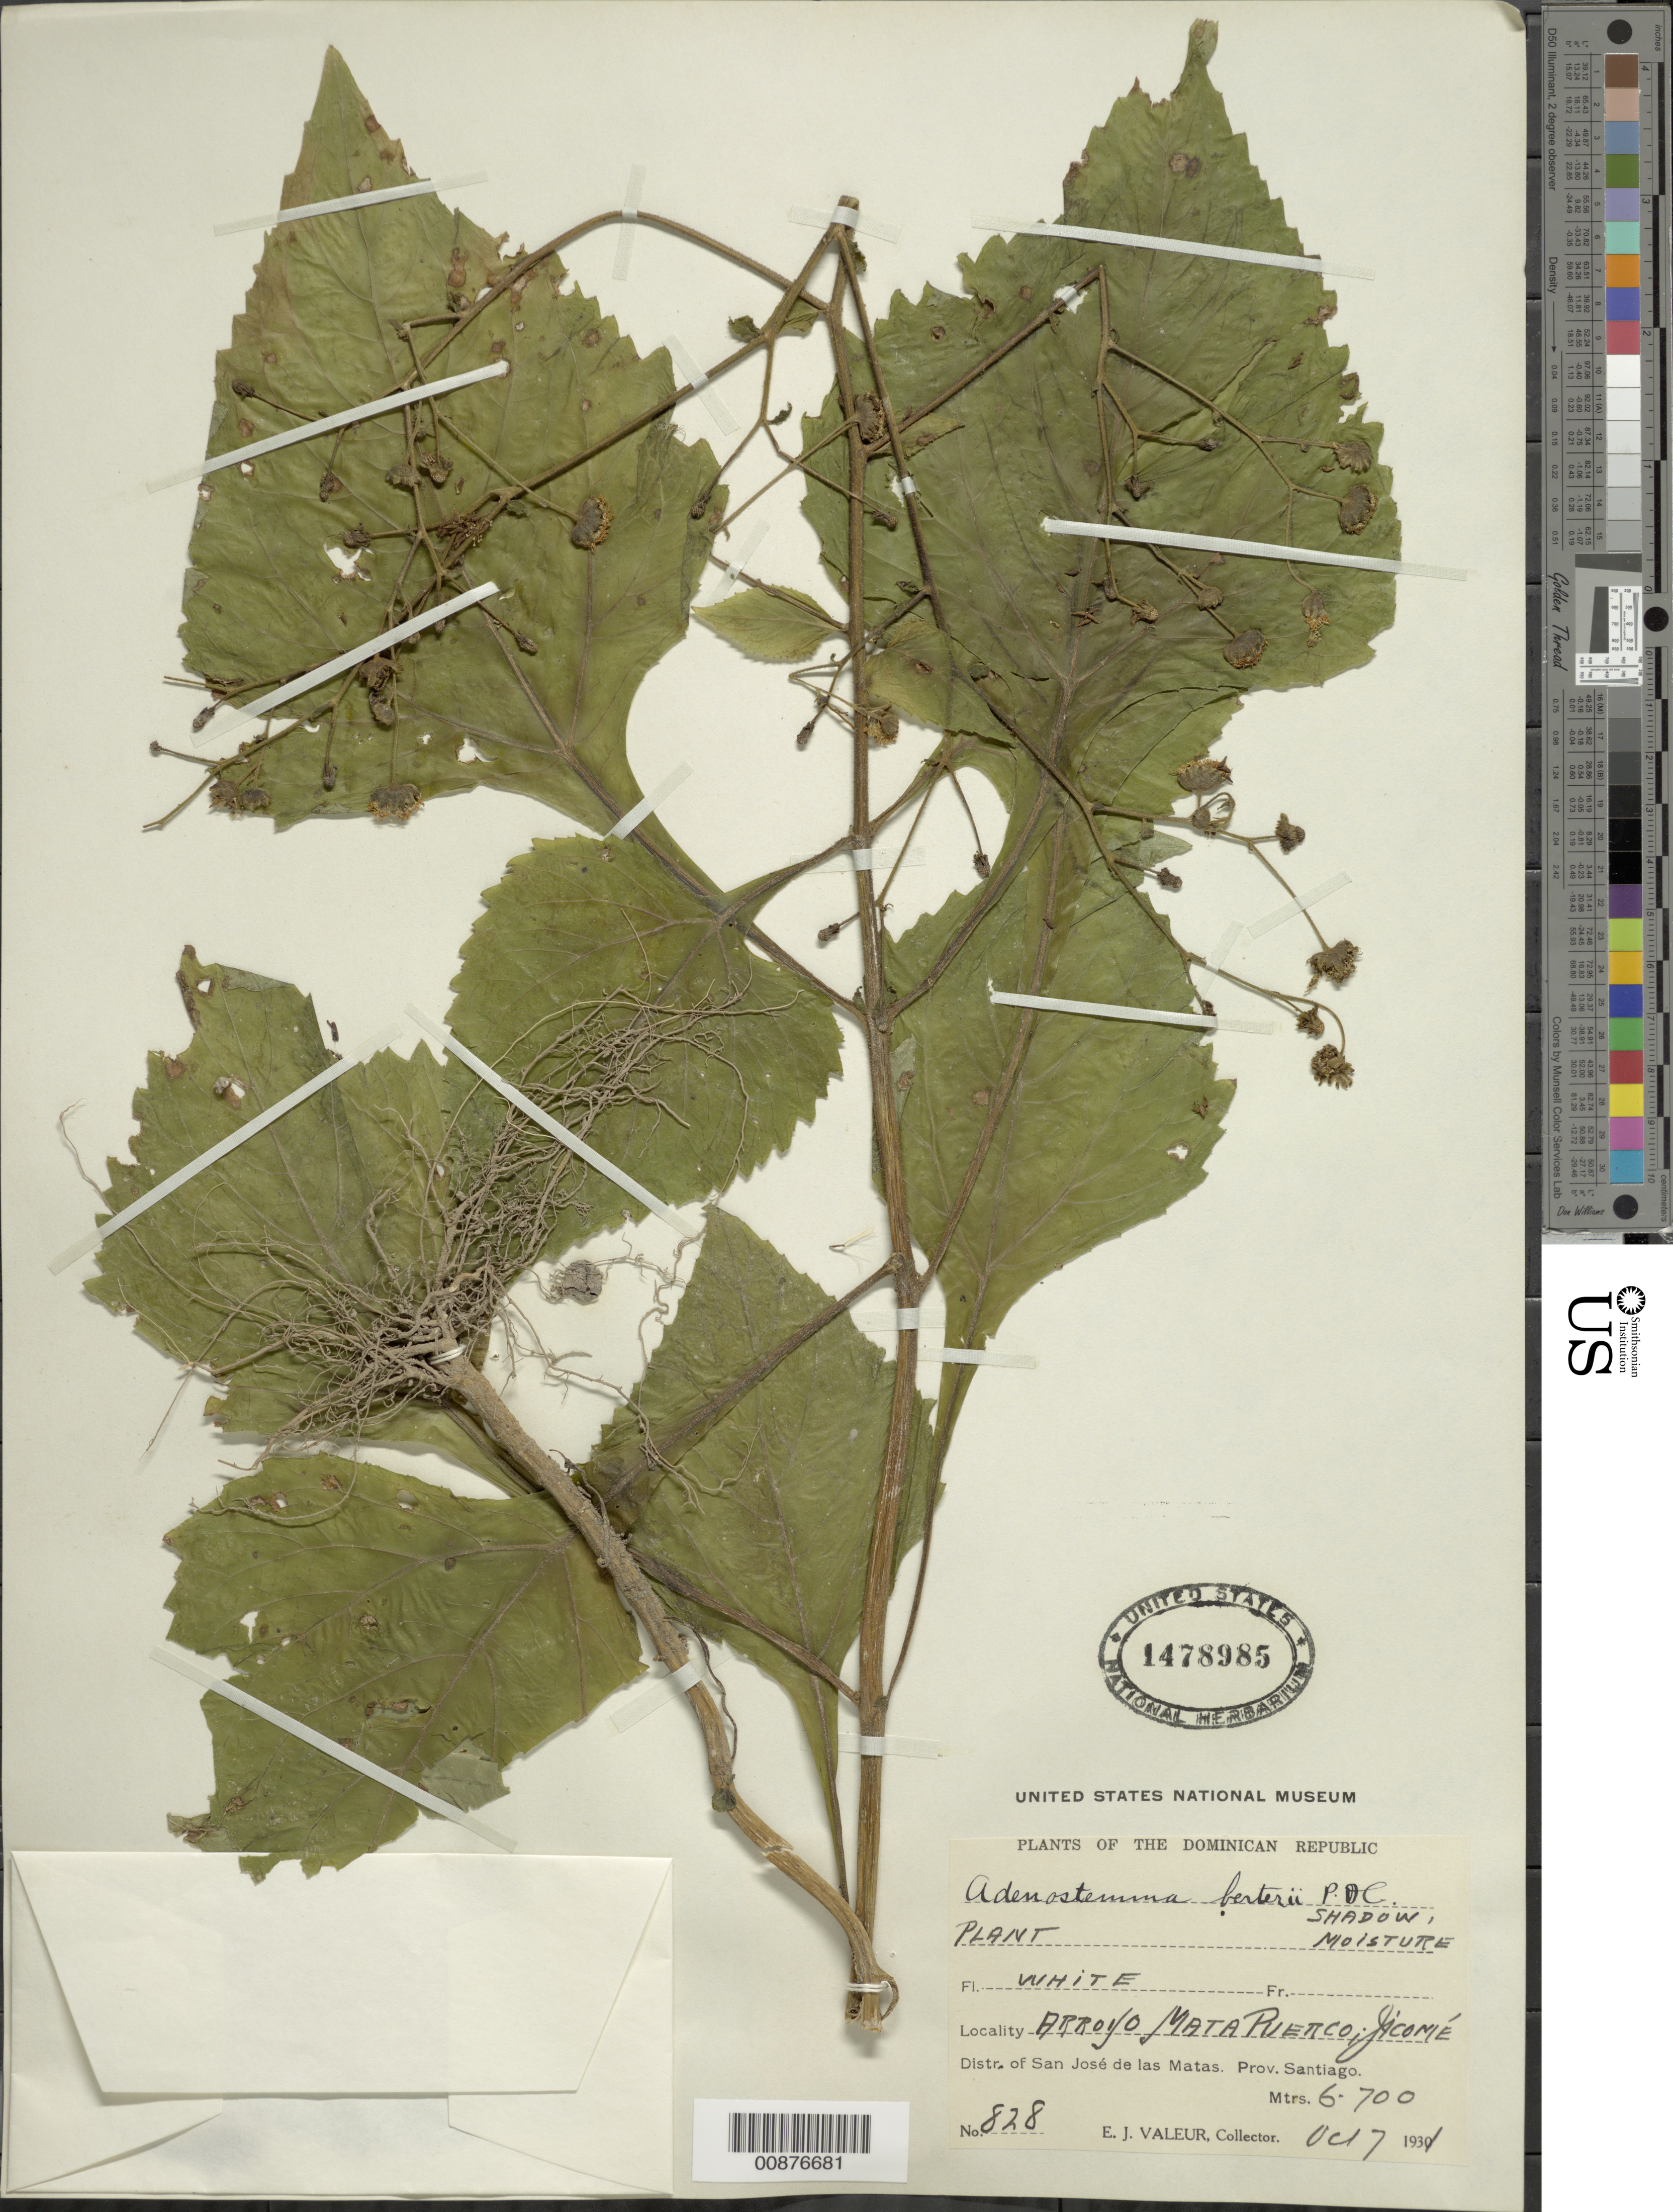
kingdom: Plantae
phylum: Tracheophyta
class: Magnoliopsida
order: Asterales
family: Asteraceae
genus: Adenostemma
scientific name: Adenostemma berteroi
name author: DC.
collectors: E. Valeur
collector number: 828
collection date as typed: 17 Oct 1931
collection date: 1931-10-17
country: Dominican Republic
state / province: Santiago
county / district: San José de las Matas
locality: Arroyo Mata Puerco, Jicomé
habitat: Near arroyo. Moist area, in shade.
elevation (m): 600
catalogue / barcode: US 1478985